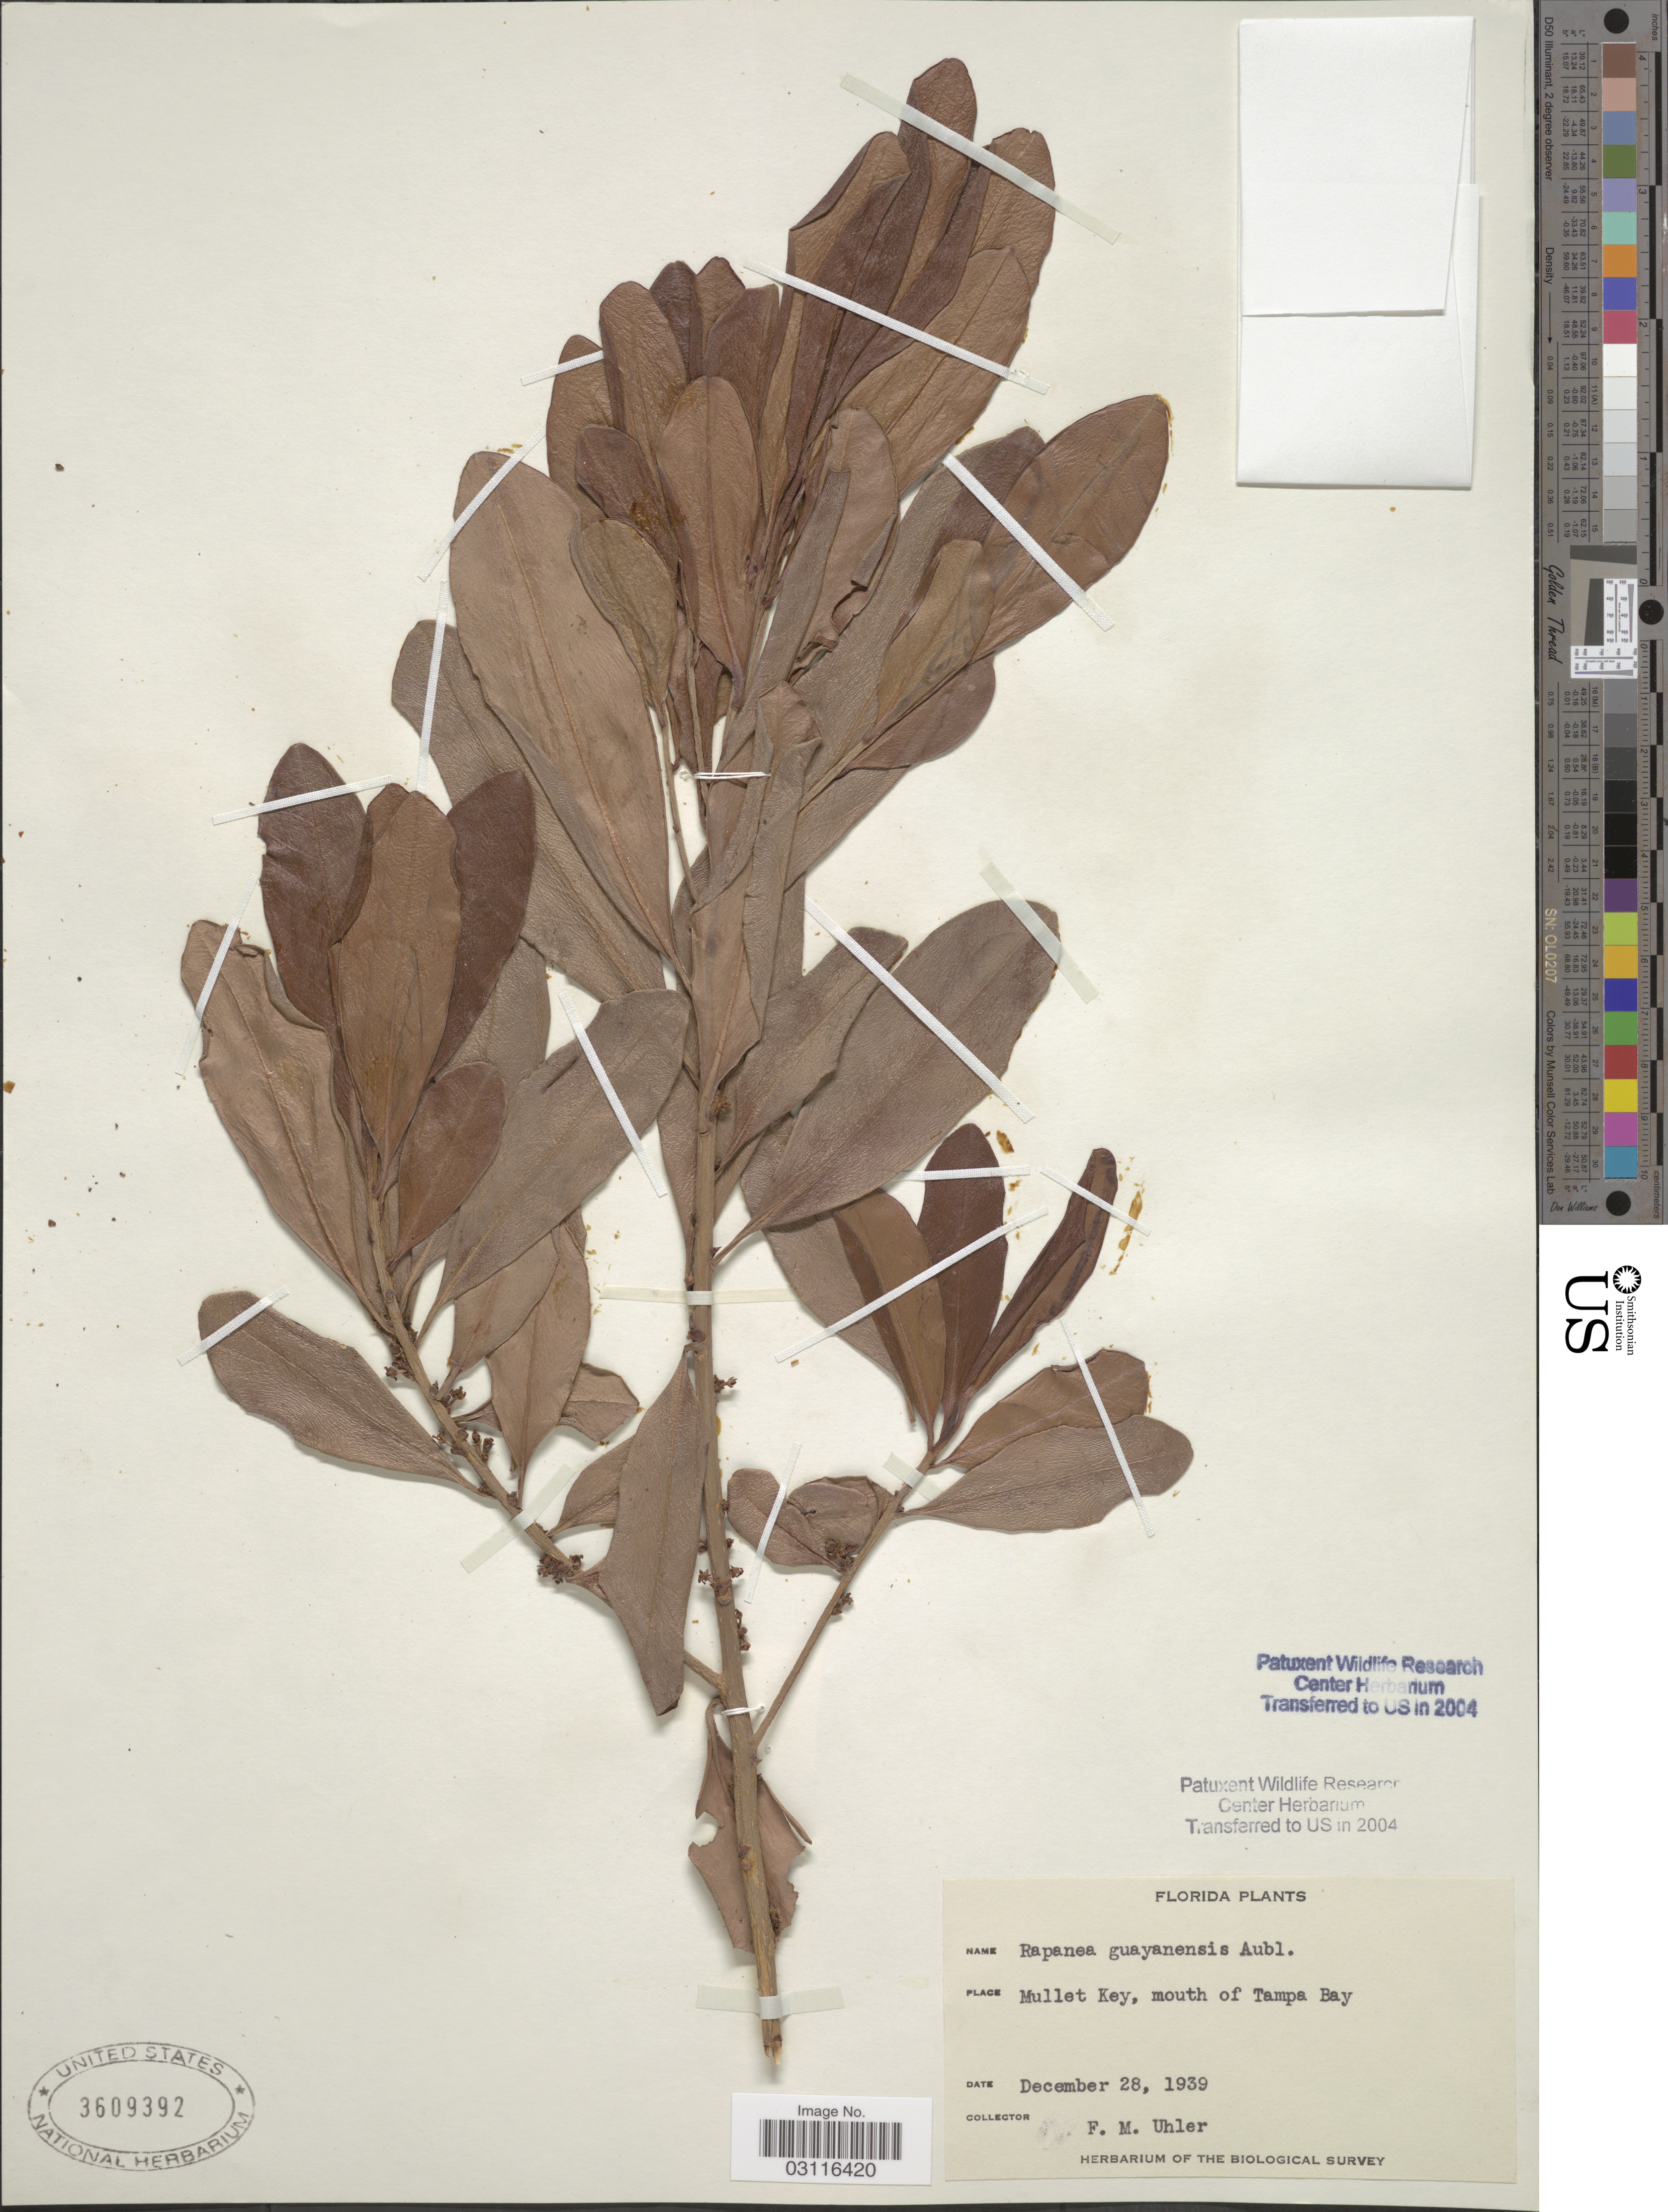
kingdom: Plantae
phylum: Tracheophyta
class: Magnoliopsida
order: Ericales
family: Primulaceae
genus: Myrsine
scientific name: Myrsine guianensis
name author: (Aubl.) Kuntze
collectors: F. M. Uhler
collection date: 1939-12-28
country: United States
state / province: Florida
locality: Mullet Key, mouth of Tampa Bay.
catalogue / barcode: US 3609392